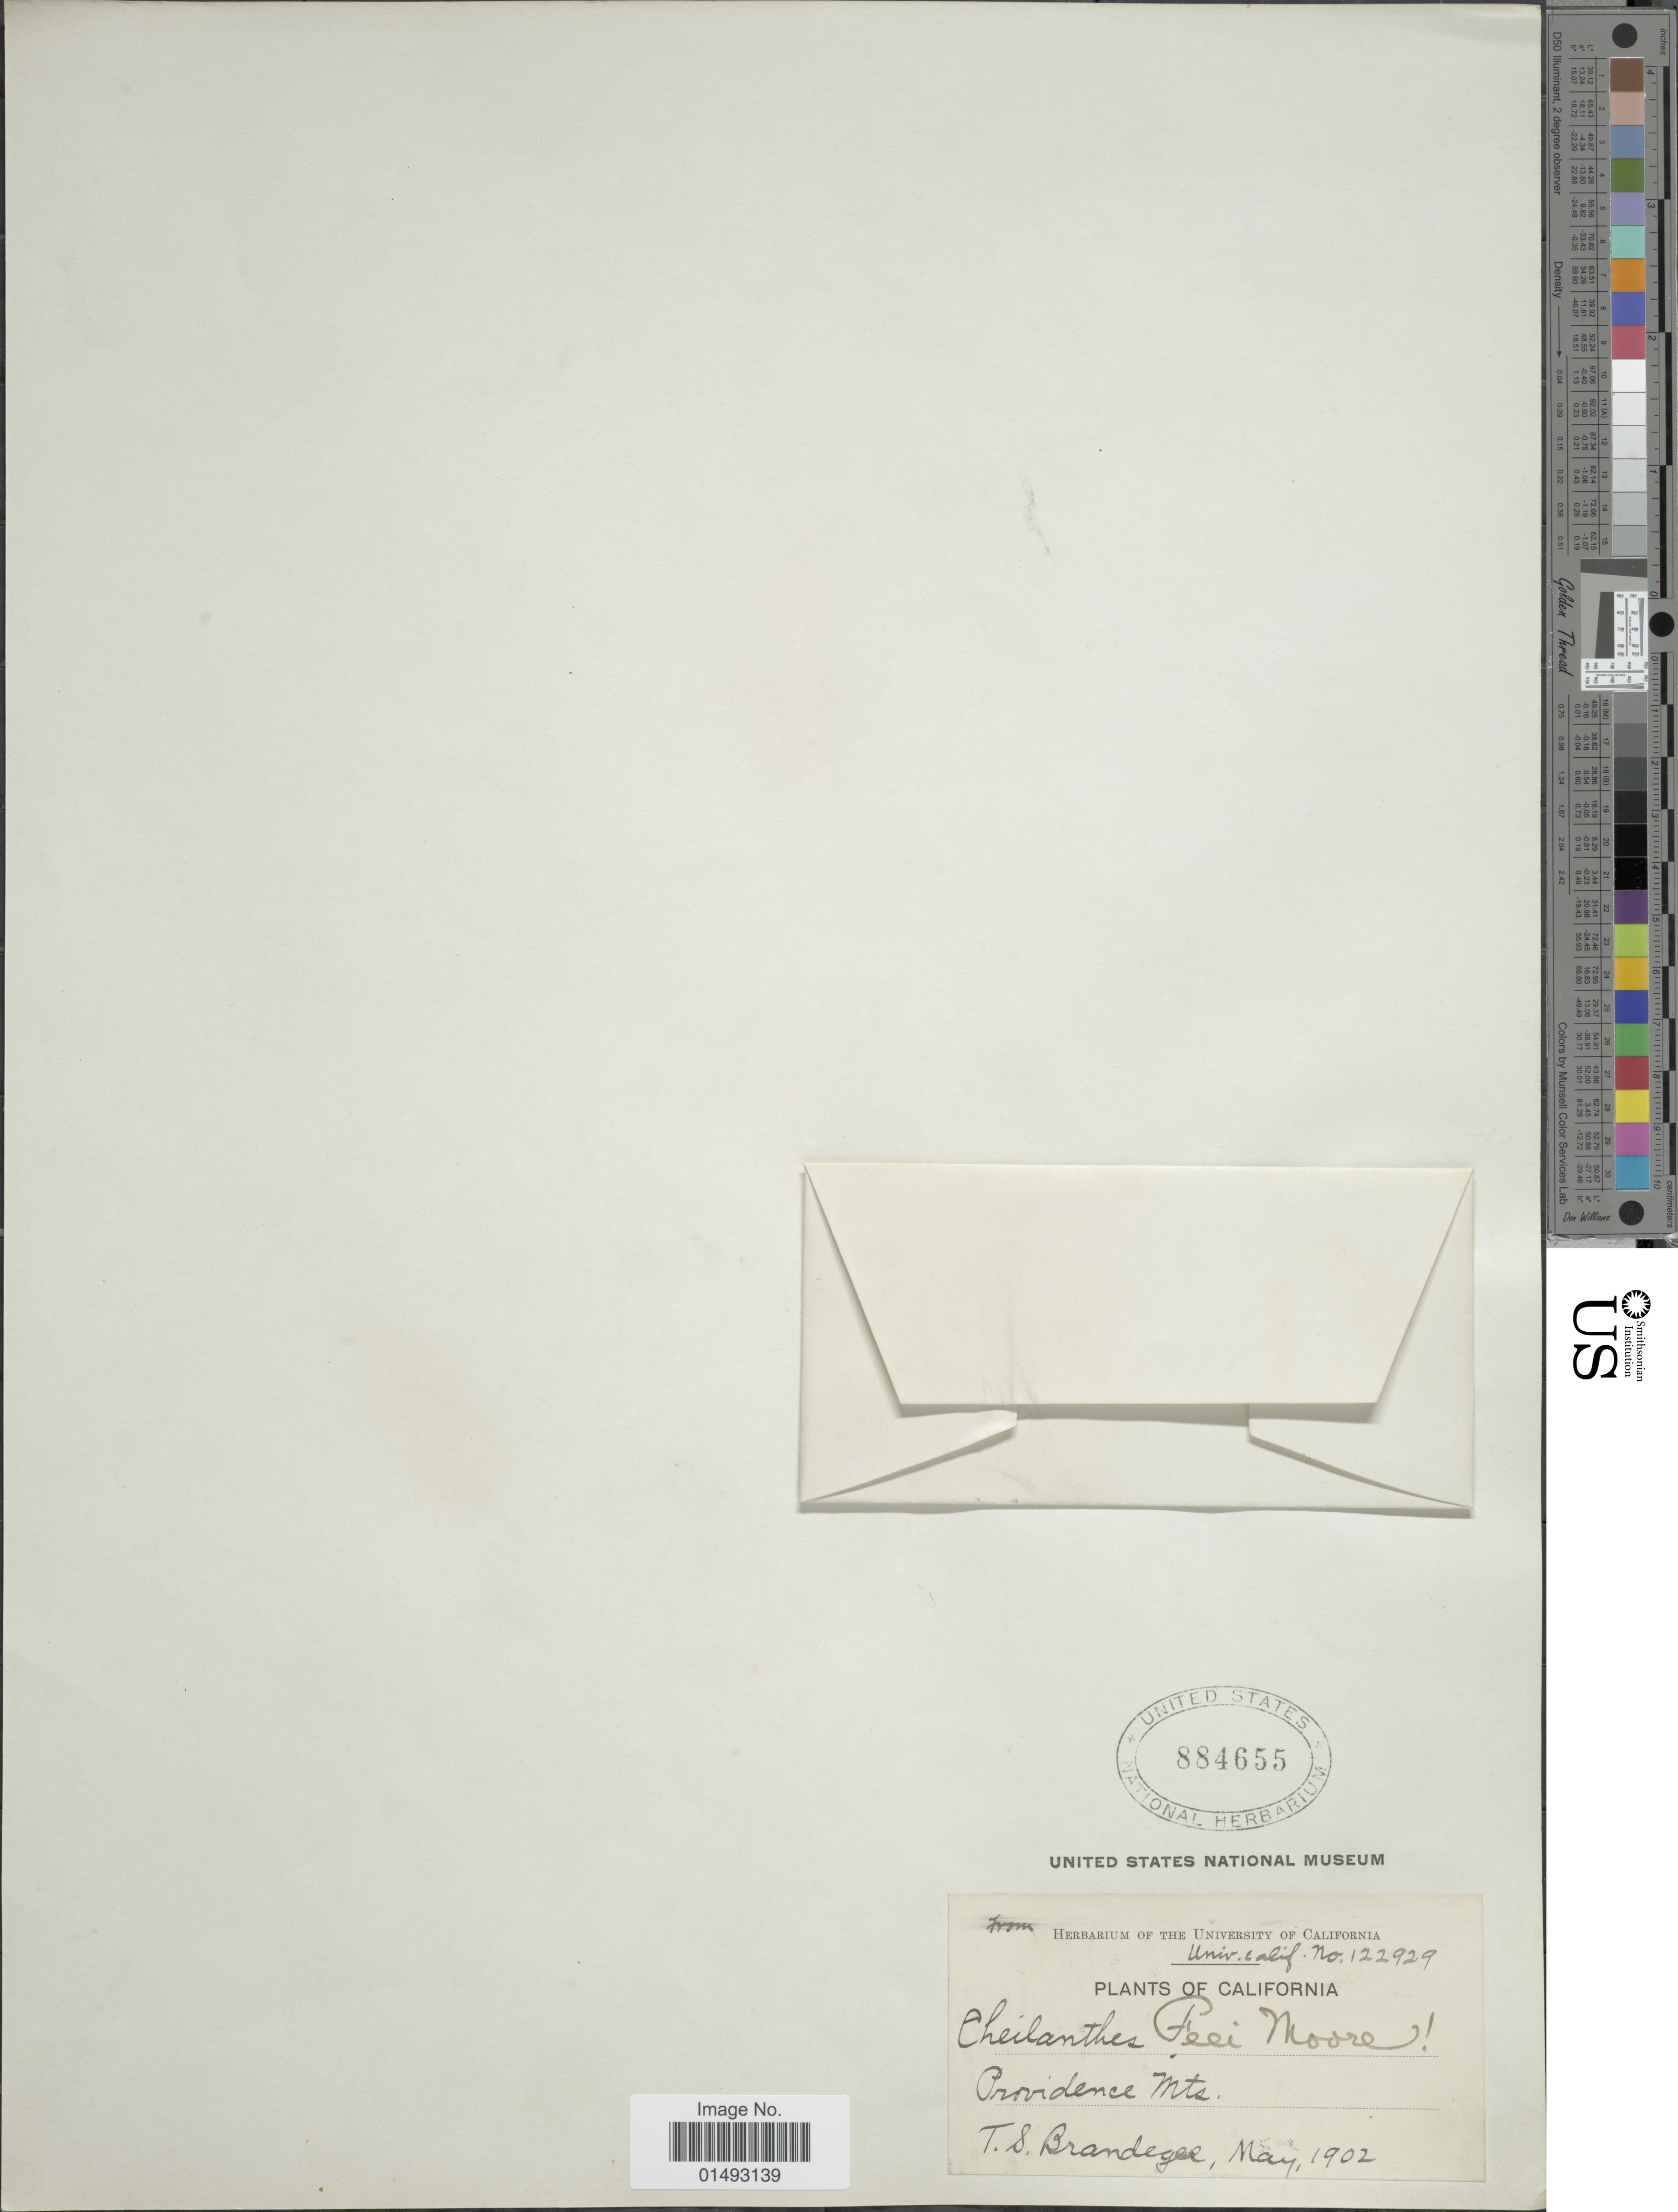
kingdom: Plantae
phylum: Tracheophyta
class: Polypodiopsida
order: Polypodiales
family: Pteridaceae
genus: Myriopteris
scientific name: Myriopteris gracilis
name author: Fée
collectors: T. S. Brandegee (herbarium)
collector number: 122929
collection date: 1902-05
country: United States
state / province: California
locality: Providence Mts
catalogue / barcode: US 884655